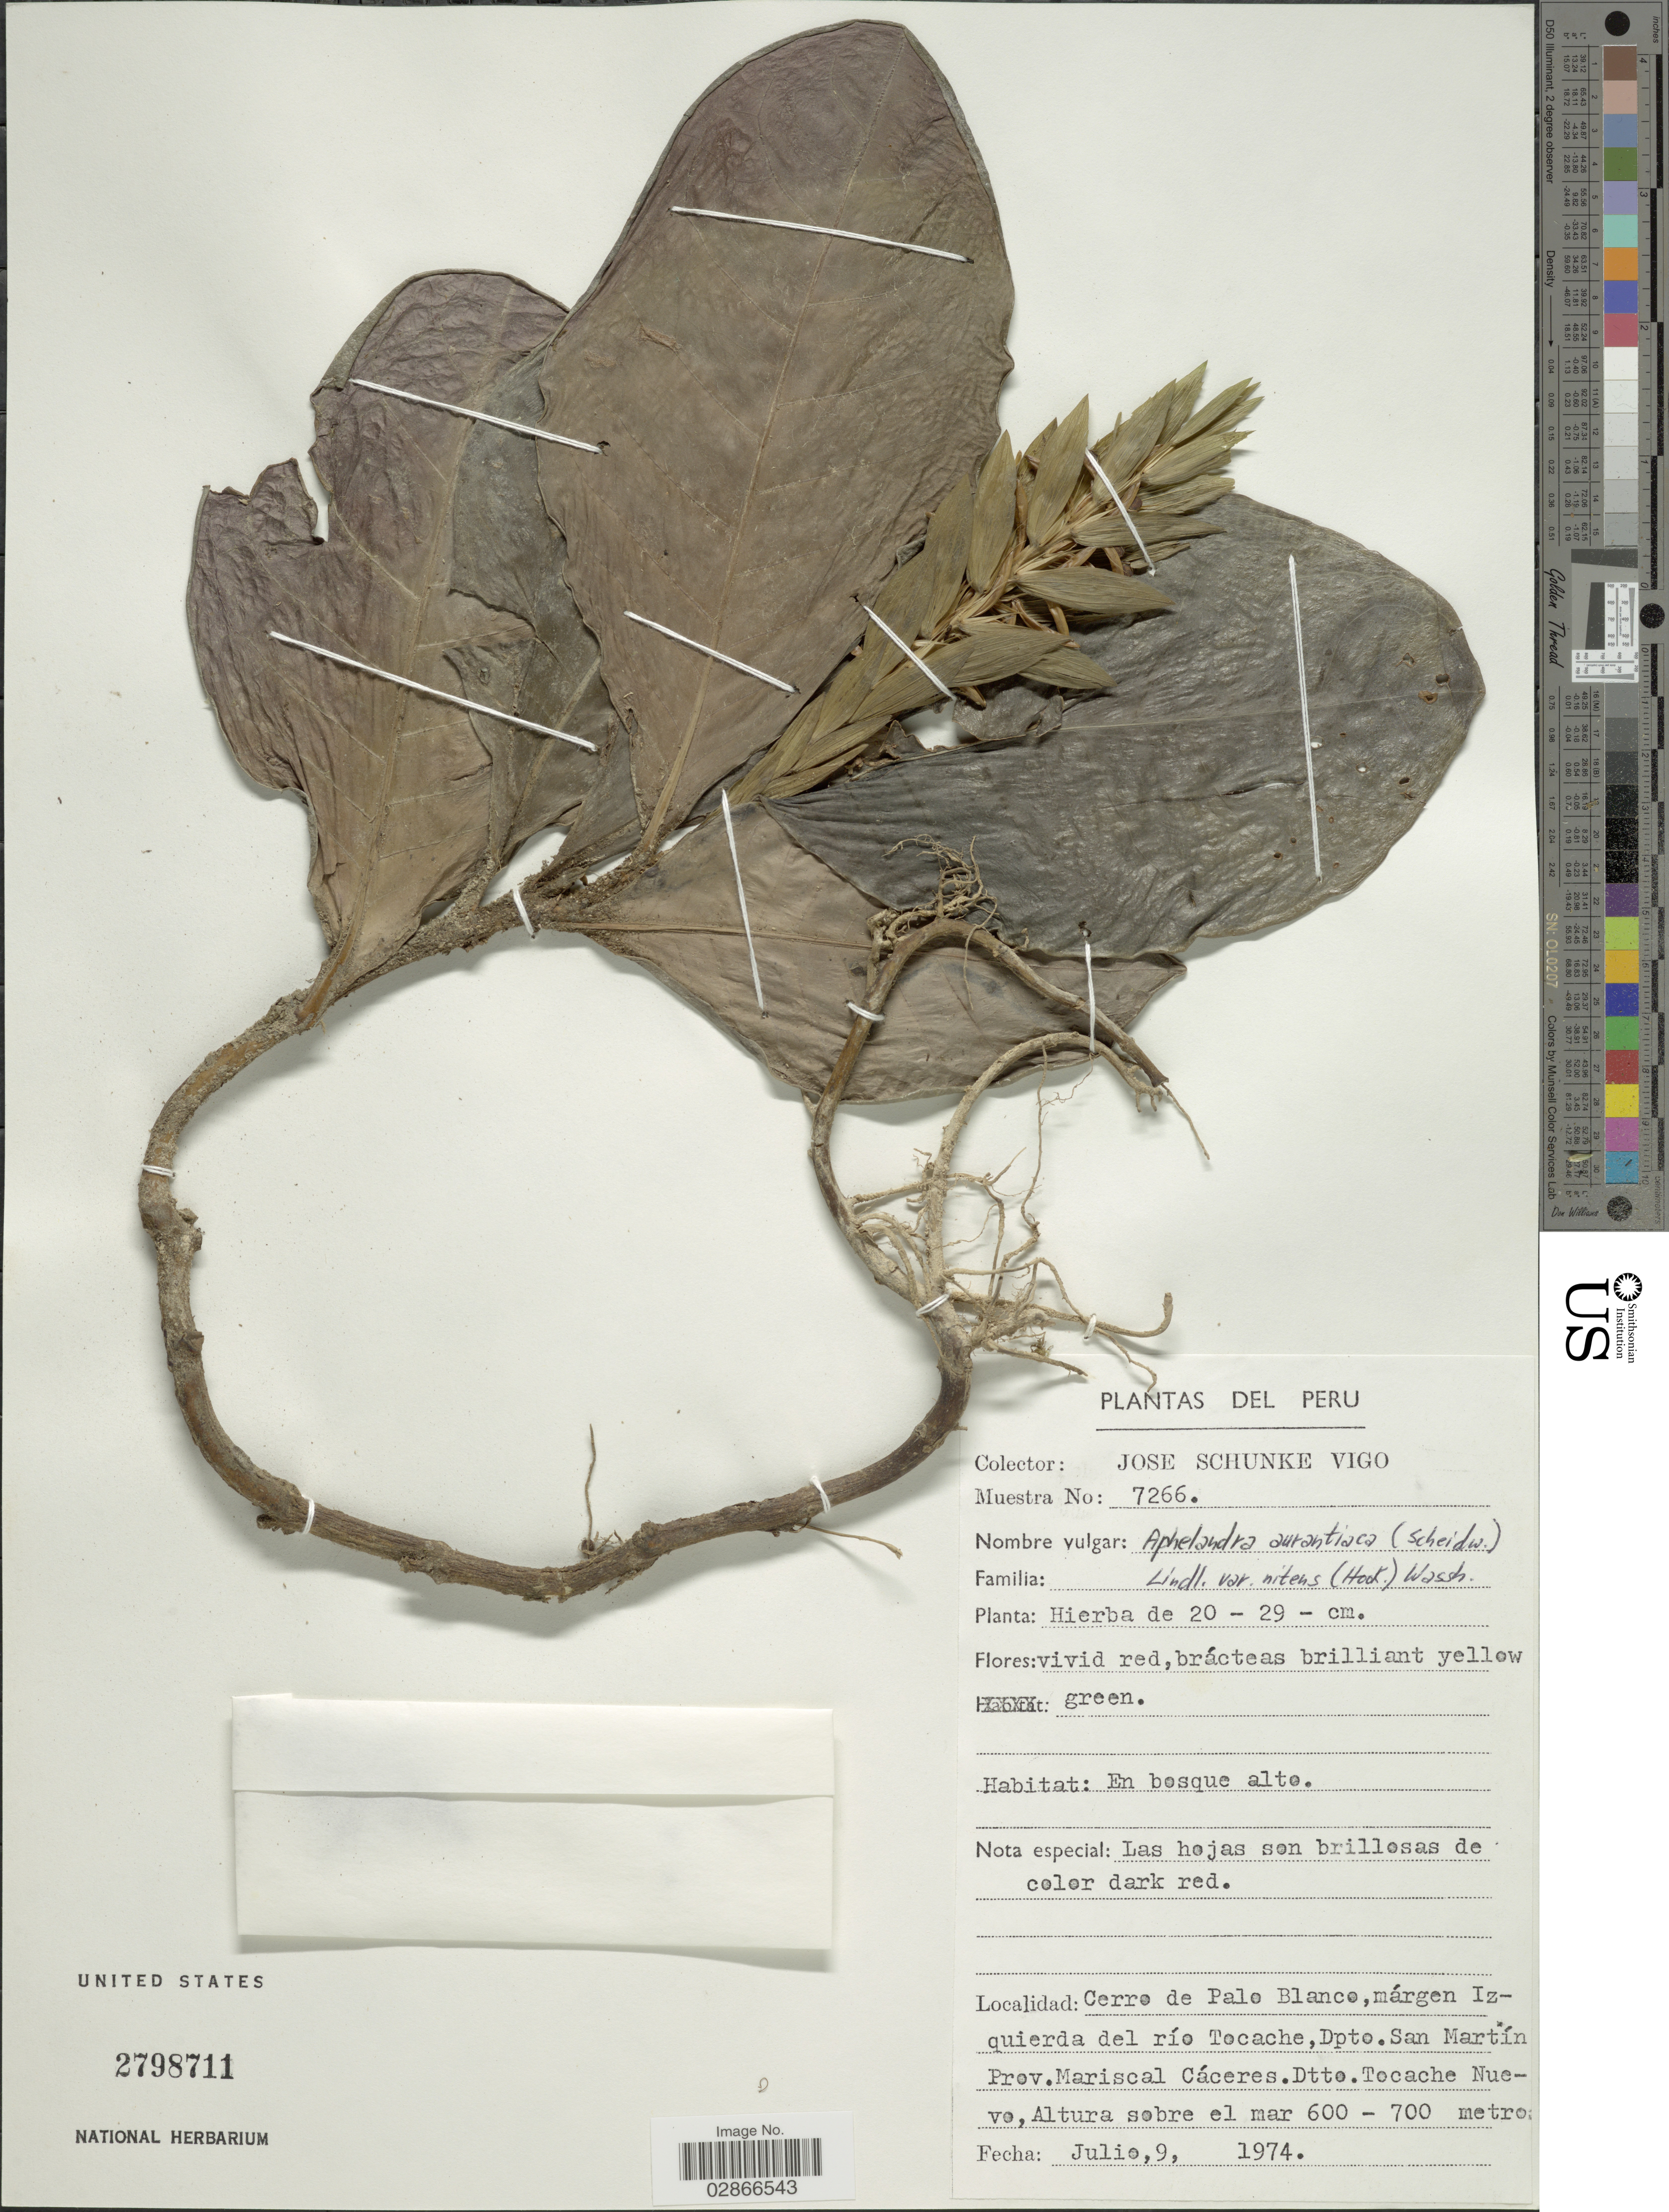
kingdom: Plantae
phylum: Tracheophyta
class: Magnoliopsida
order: Lamiales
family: Acanthaceae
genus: Aphelandra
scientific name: Aphelandra aurantiaca var. nitens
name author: (Hook.) Wassh.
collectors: J. Schunke Vigo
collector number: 7266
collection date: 1974-07-09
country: Peru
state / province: San Martín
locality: Cerro de Palo Blanco, márgen Izquierda del río Tocache, Dpto. San Martín. Prov. Mariscal Cáceres. Dtto. Tocache Nuevo.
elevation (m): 600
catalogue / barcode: US 2798711